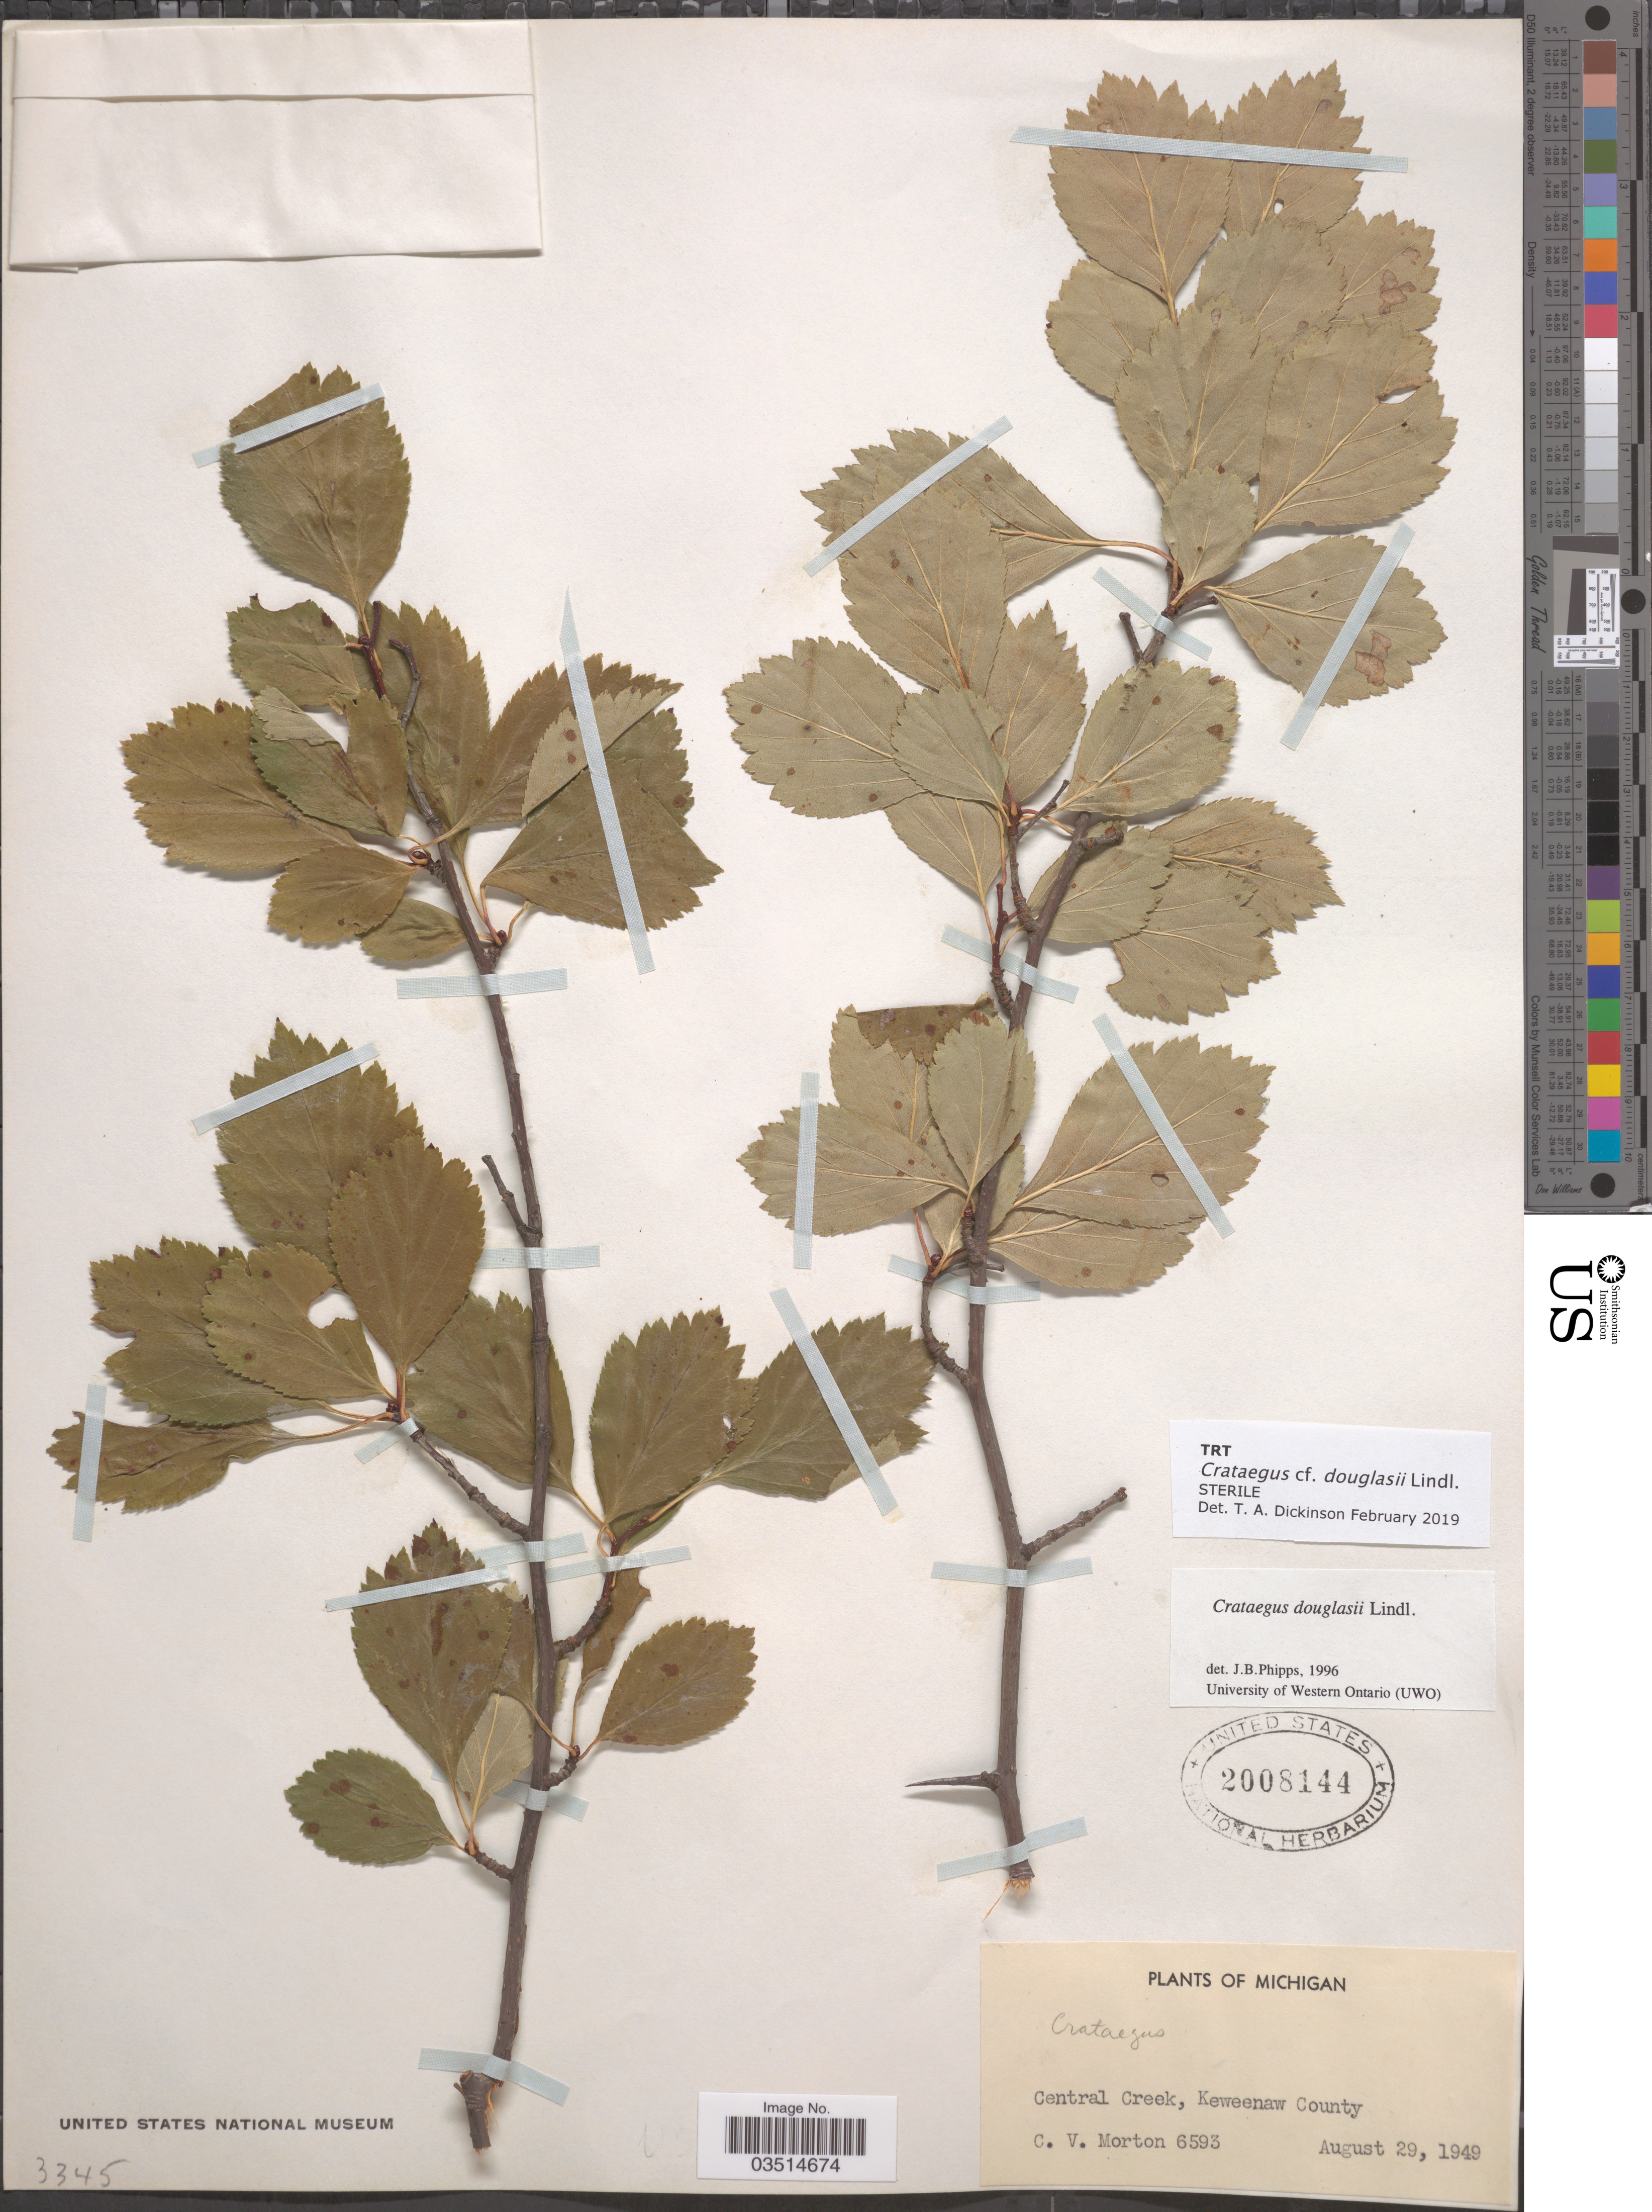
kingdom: Plantae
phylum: Tracheophyta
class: Magnoliopsida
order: Rosales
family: Rosaceae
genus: Crataegus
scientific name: Crataegus douglasii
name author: Lindl.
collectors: C. V. Morton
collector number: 6593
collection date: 1949-08-29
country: United States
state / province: Michigan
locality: Central Creek, Keweenaw County.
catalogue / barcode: US 2008144